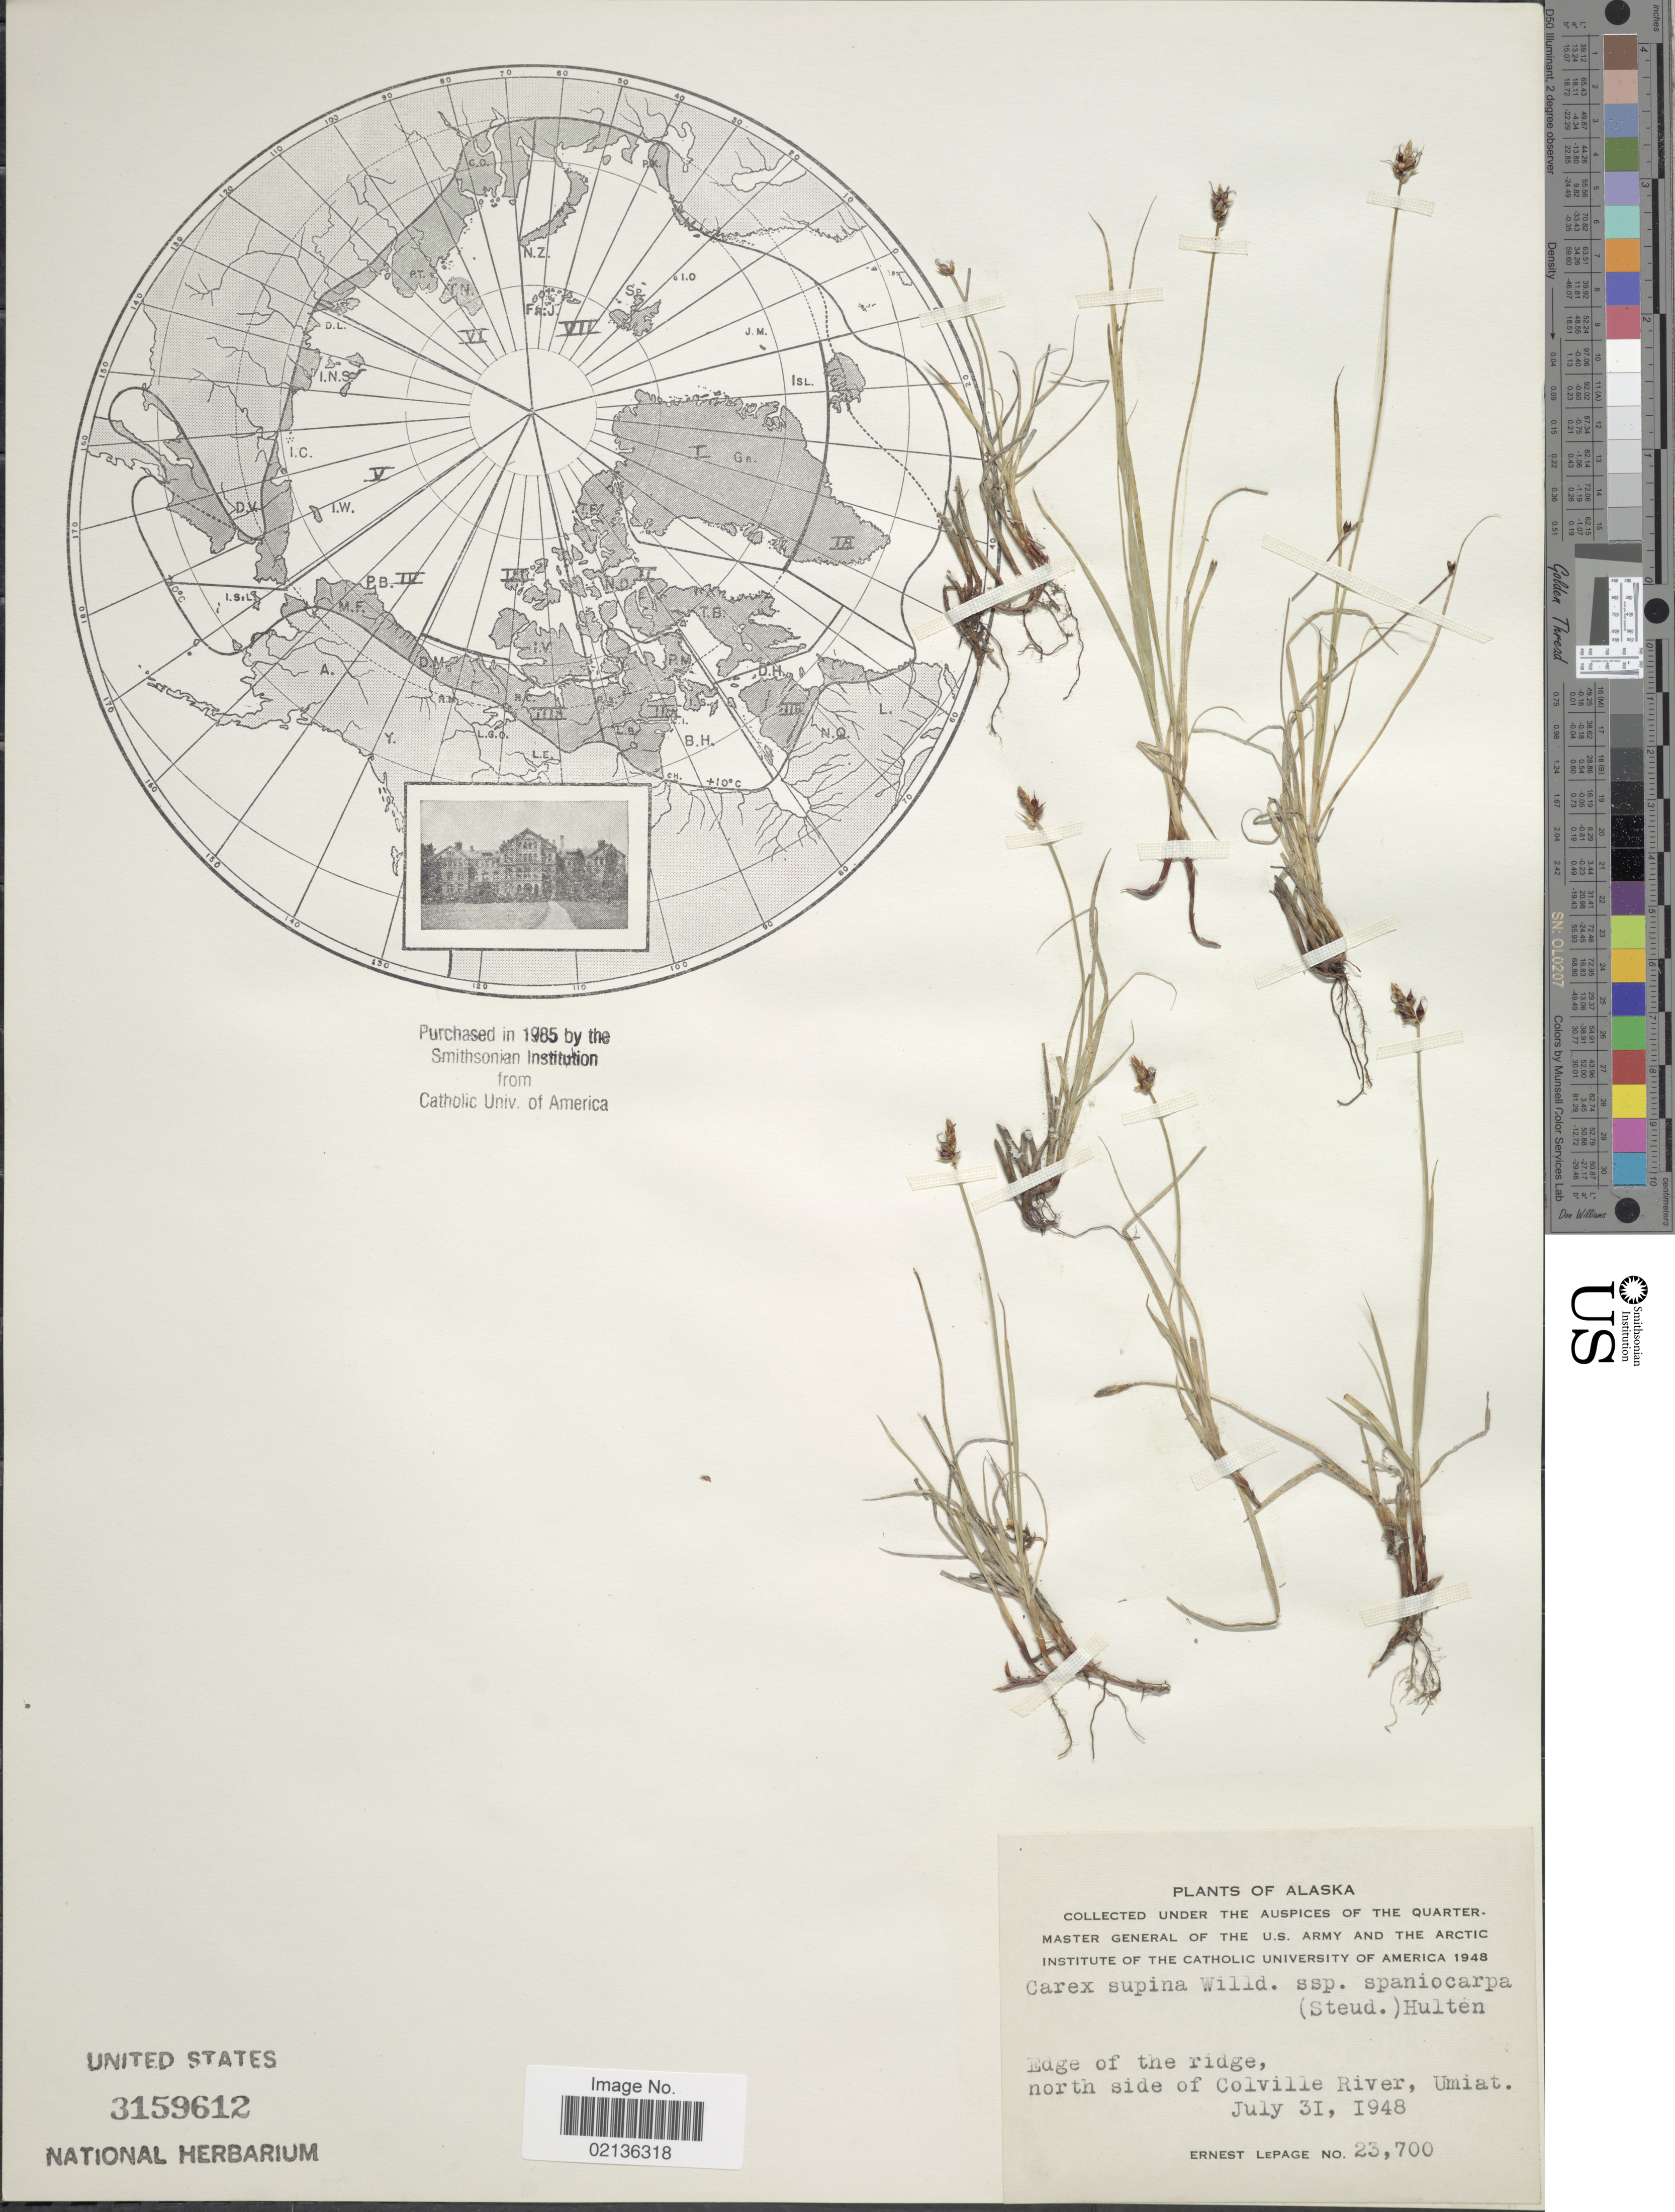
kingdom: Plantae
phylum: Tracheophyta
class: Liliopsida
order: Poales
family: Cyperaceae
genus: Carex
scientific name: Carex supina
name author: Willd. ex Wahlenb.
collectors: E. Lepage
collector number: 23700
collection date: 1948-07-31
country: United States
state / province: Alaska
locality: Edge of the ridge, north side of Colville River, Umiat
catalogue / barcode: US 3159612